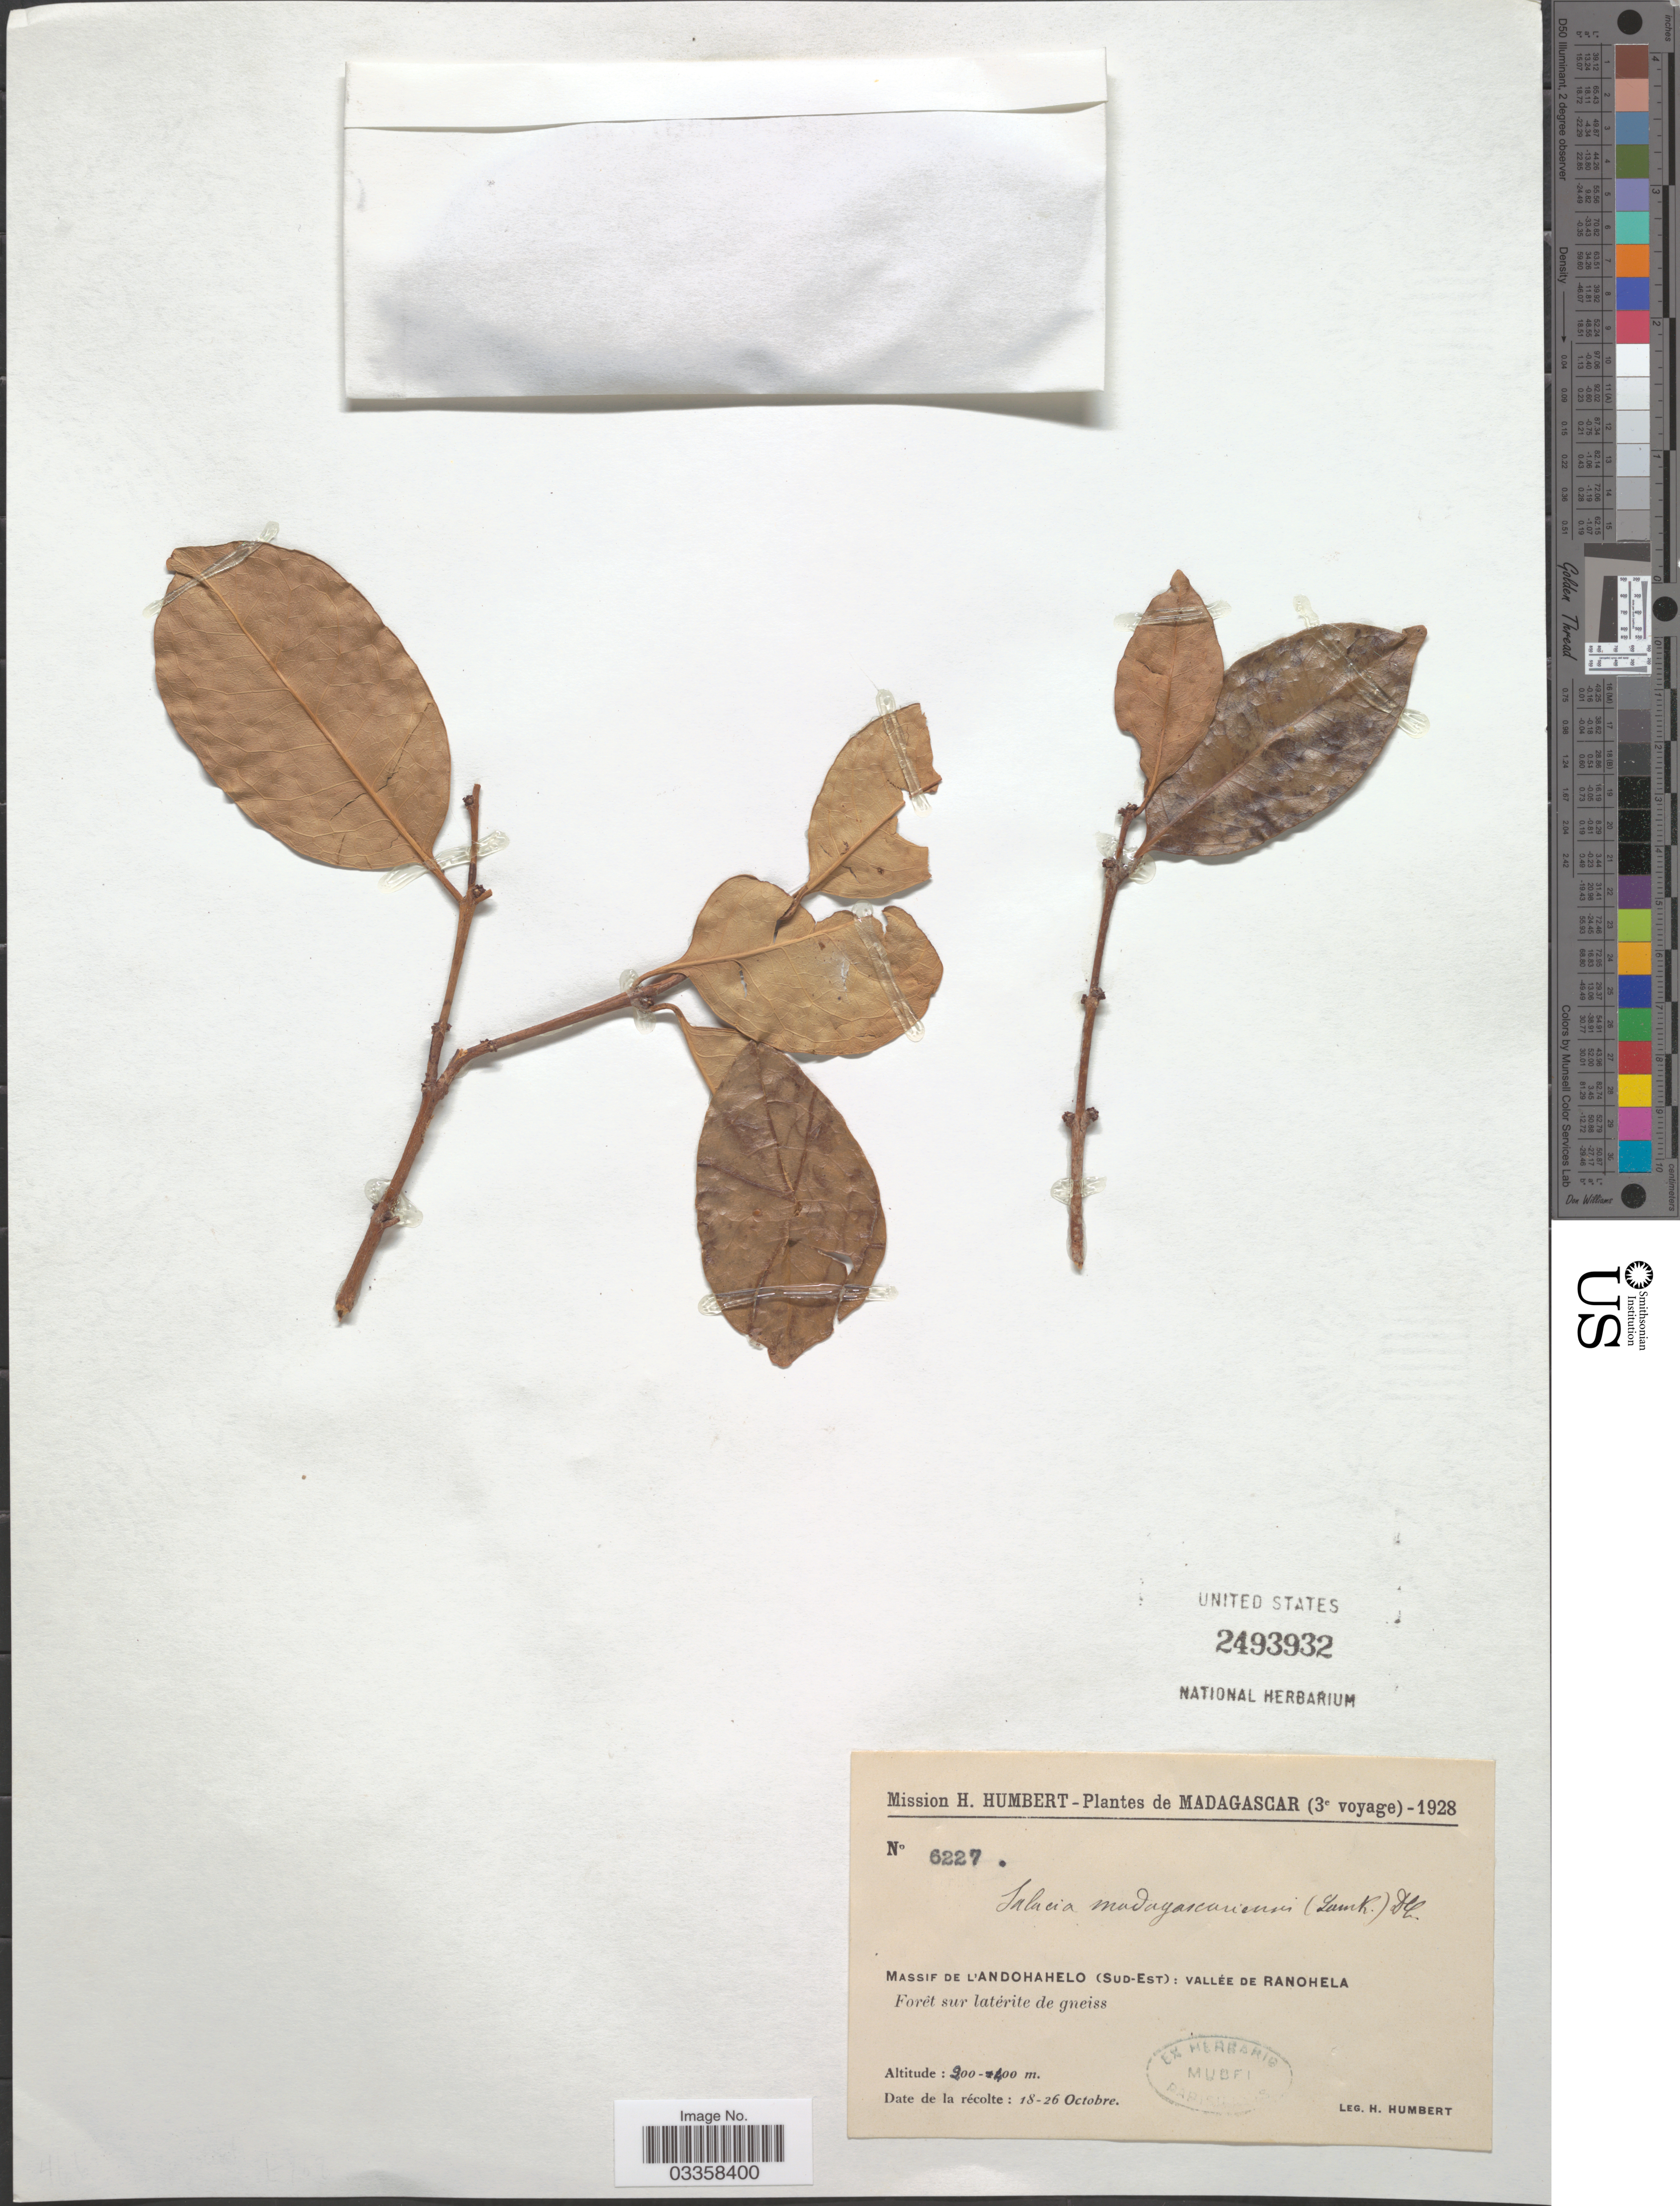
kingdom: Plantae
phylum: Tracheophyta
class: Magnoliopsida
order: Celastrales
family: Celastraceae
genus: Salacia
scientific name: Salacia madagascariensis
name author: (Lam.) DC.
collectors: H. Humbert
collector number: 6227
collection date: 1928-10-18/1928-10-26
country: Madagascar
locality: Massif de l'Andohahelo (Sud-Est): vallée de Ranohela.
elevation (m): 200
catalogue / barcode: US 2493932